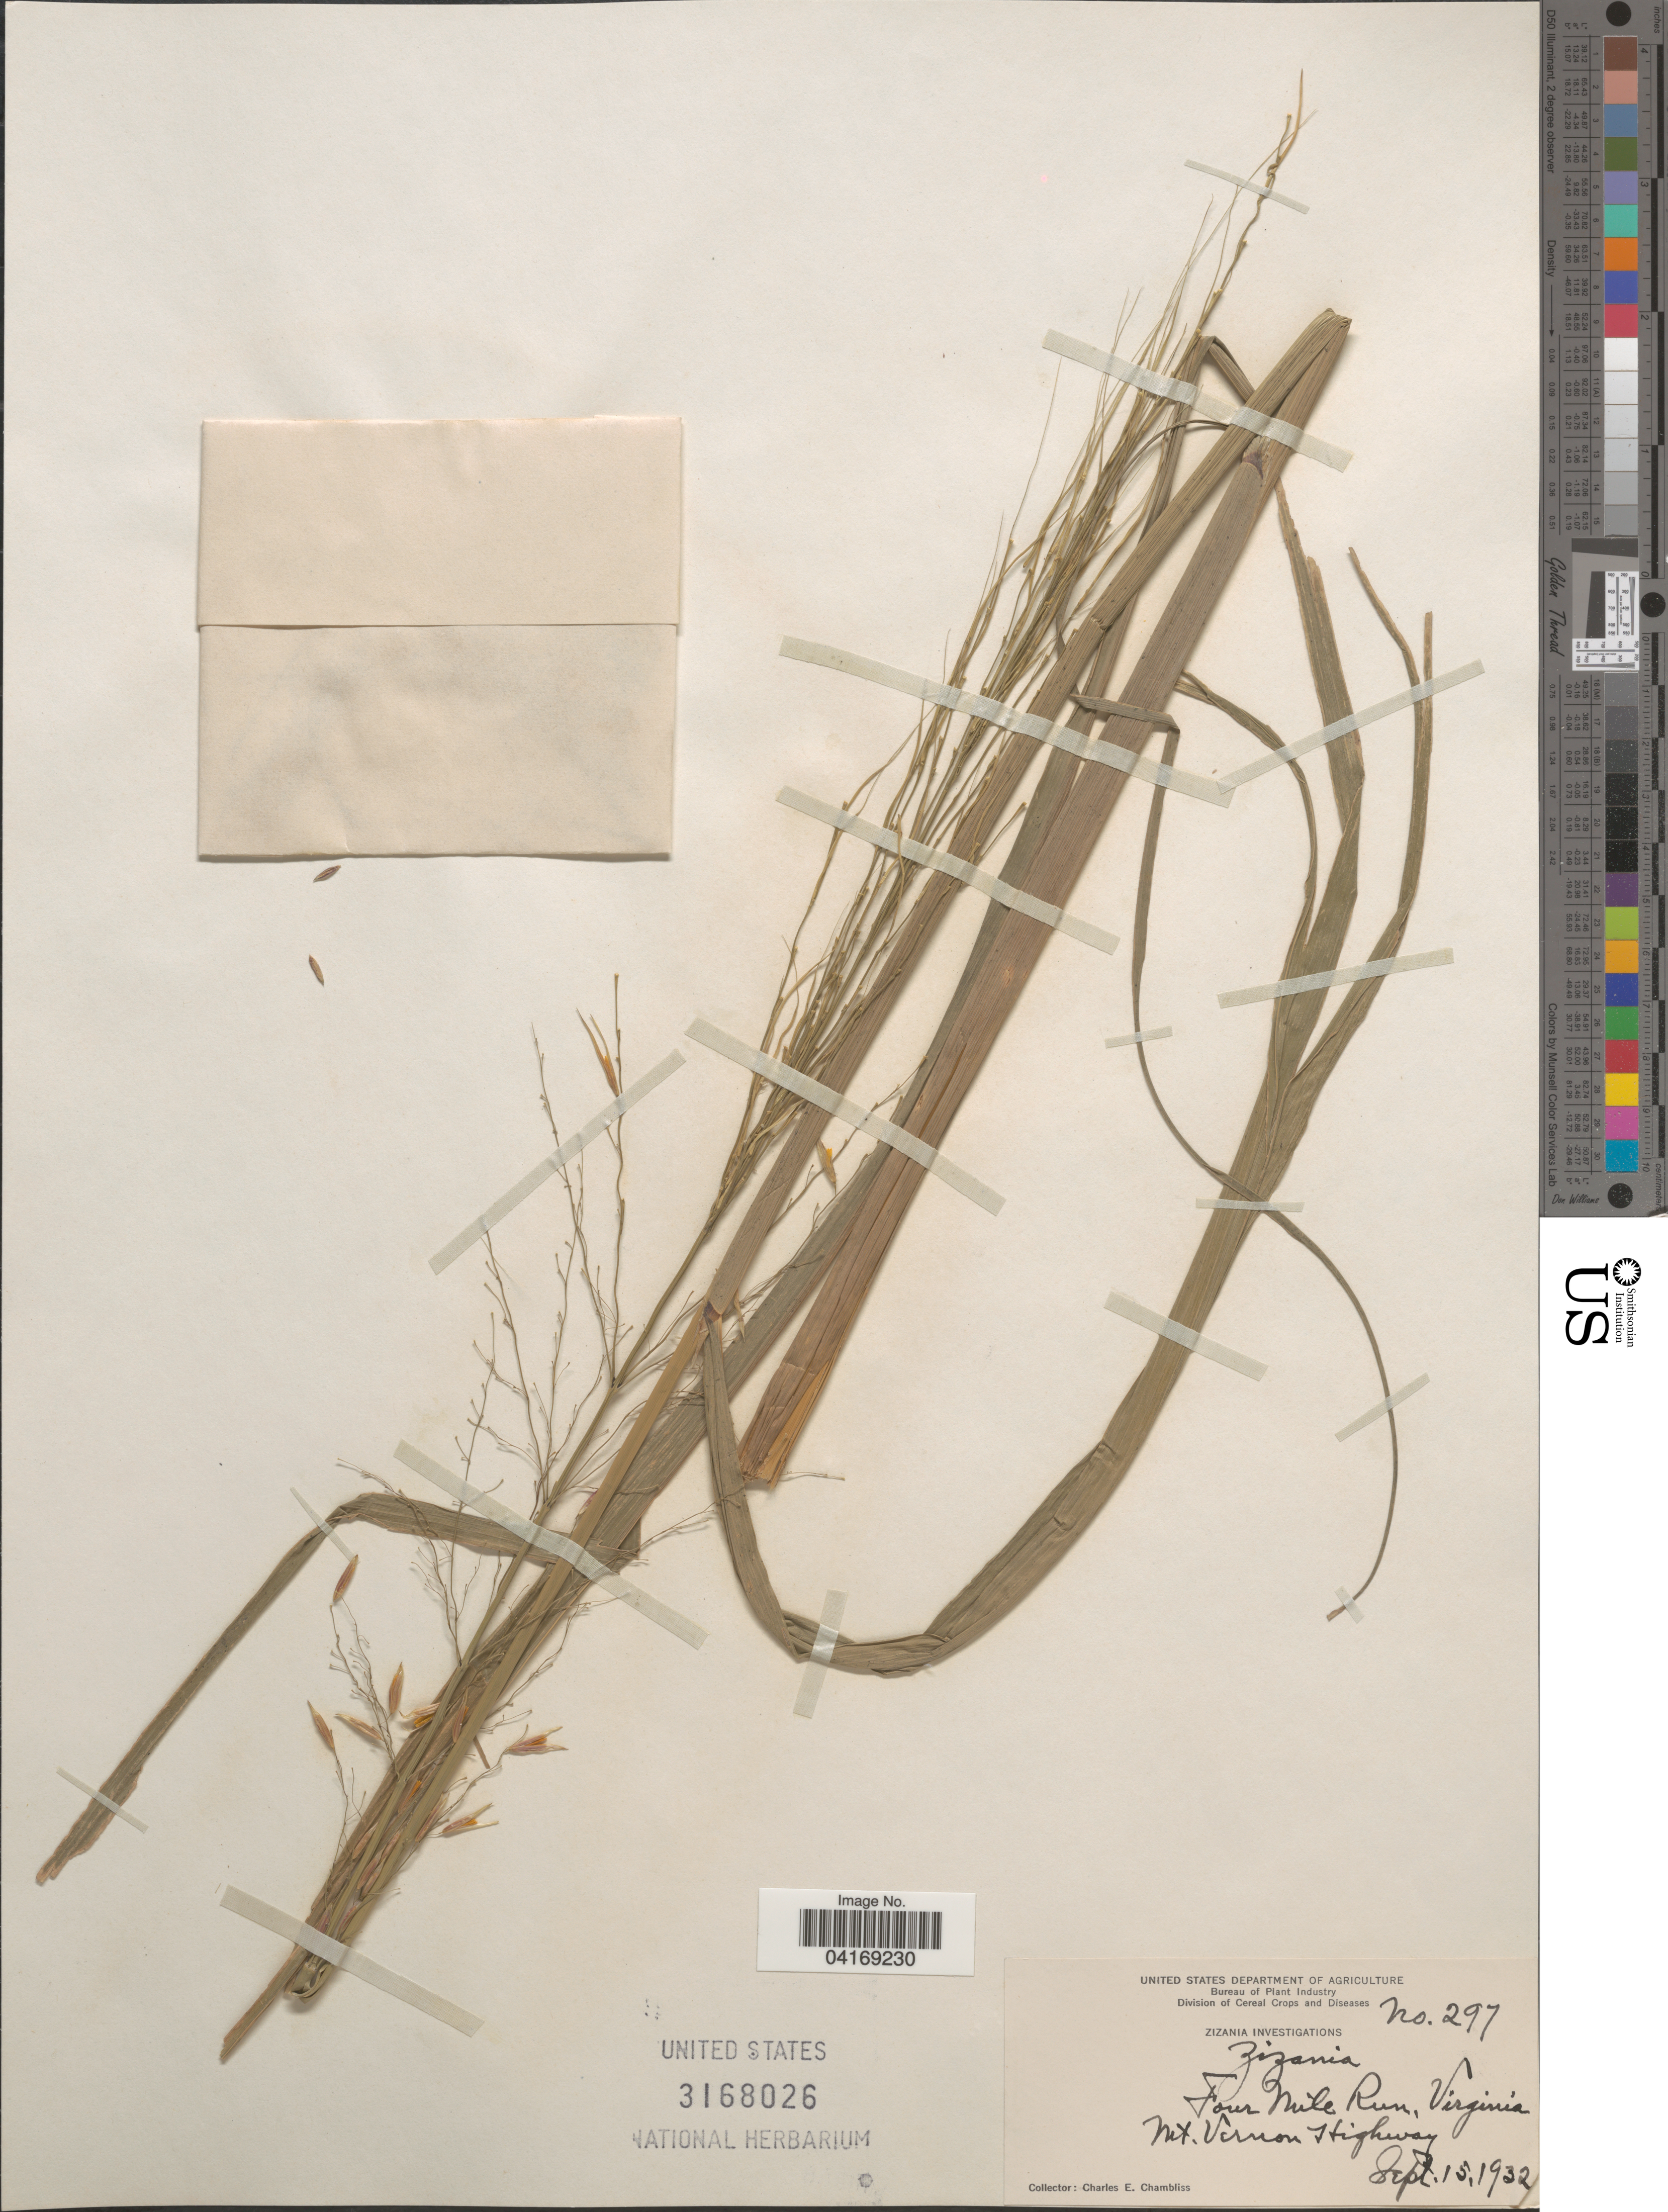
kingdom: Plantae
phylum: Tracheophyta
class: Liliopsida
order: Poales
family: Poaceae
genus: Zizania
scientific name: Zizania sp.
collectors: C. Chambliss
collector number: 297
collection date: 1932-09-15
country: United States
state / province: Virginia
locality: Four Mile Run, Mt. Vernon Highway.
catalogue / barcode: US 3168026